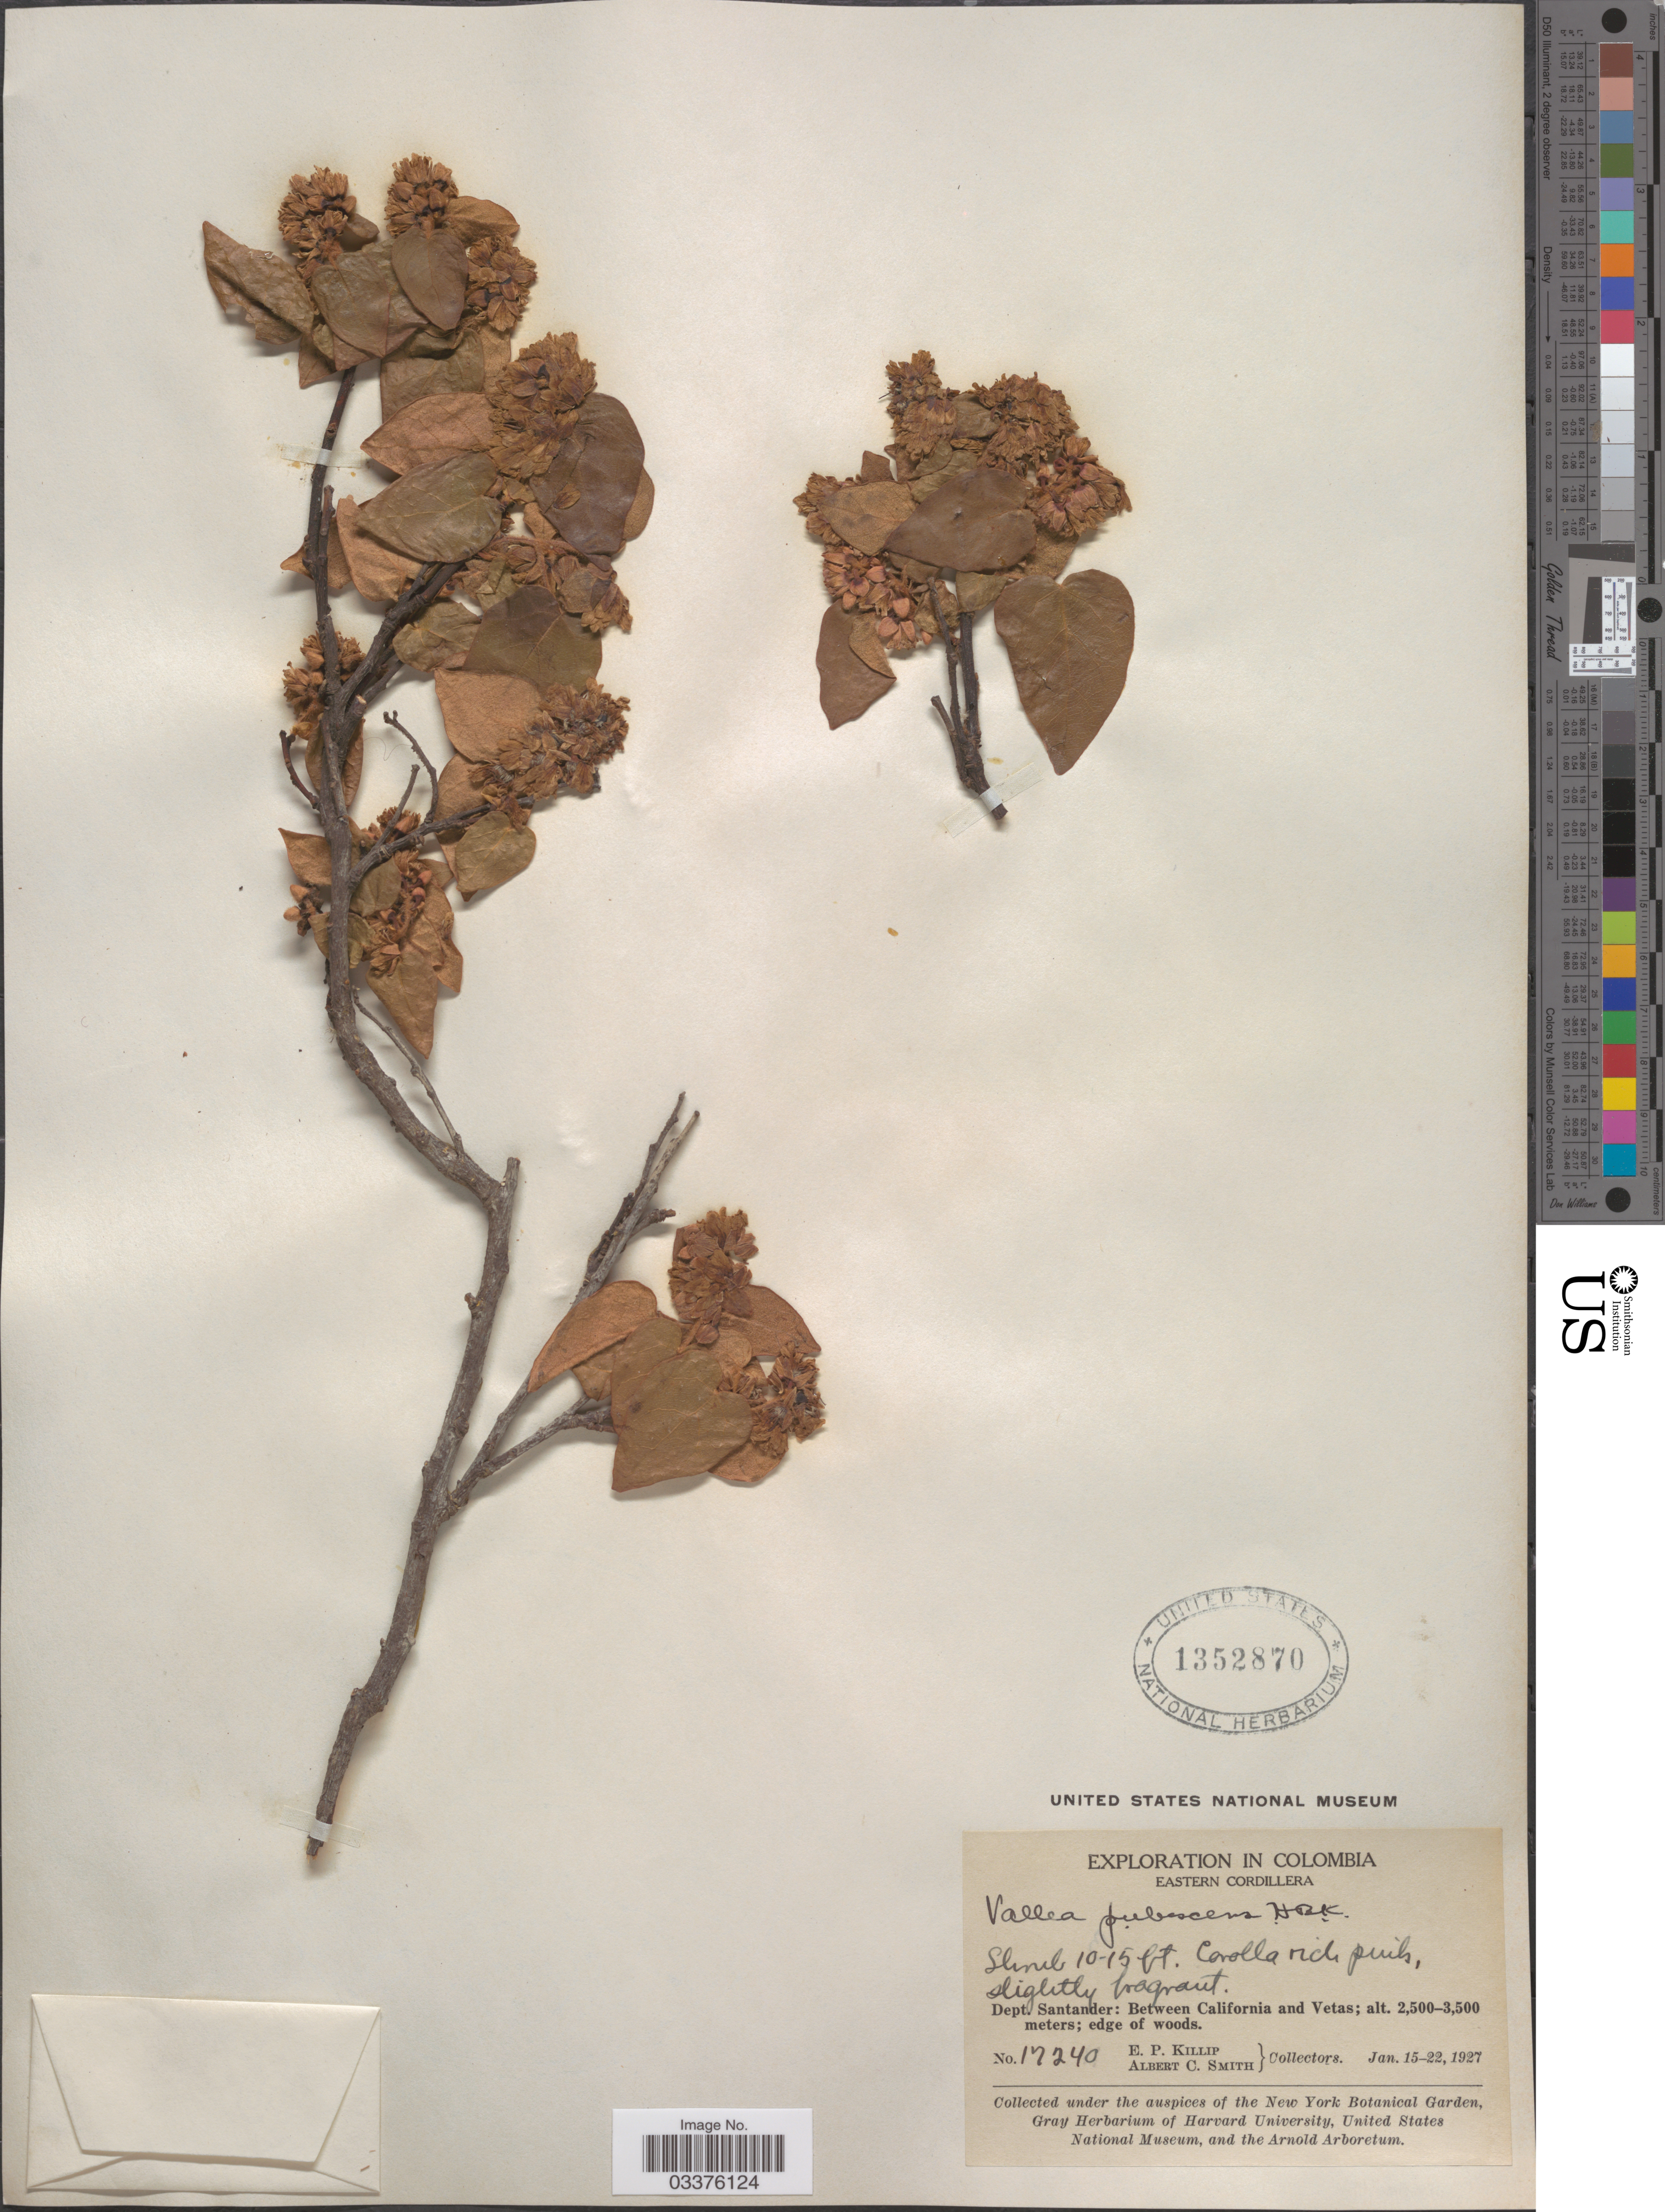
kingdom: Plantae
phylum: Tracheophyta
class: Magnoliopsida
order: Oxalidales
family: Elaeocarpaceae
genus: Vallea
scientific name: Vallea stipularis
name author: L. f.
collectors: E. P. Killip & A. C. Smith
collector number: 17240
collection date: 1927-01-15/1927-01-22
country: Colombia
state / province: Santander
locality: Eastern Cordillera, Dept. Santander: Between California and Vetas.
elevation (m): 2500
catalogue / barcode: US 1352870